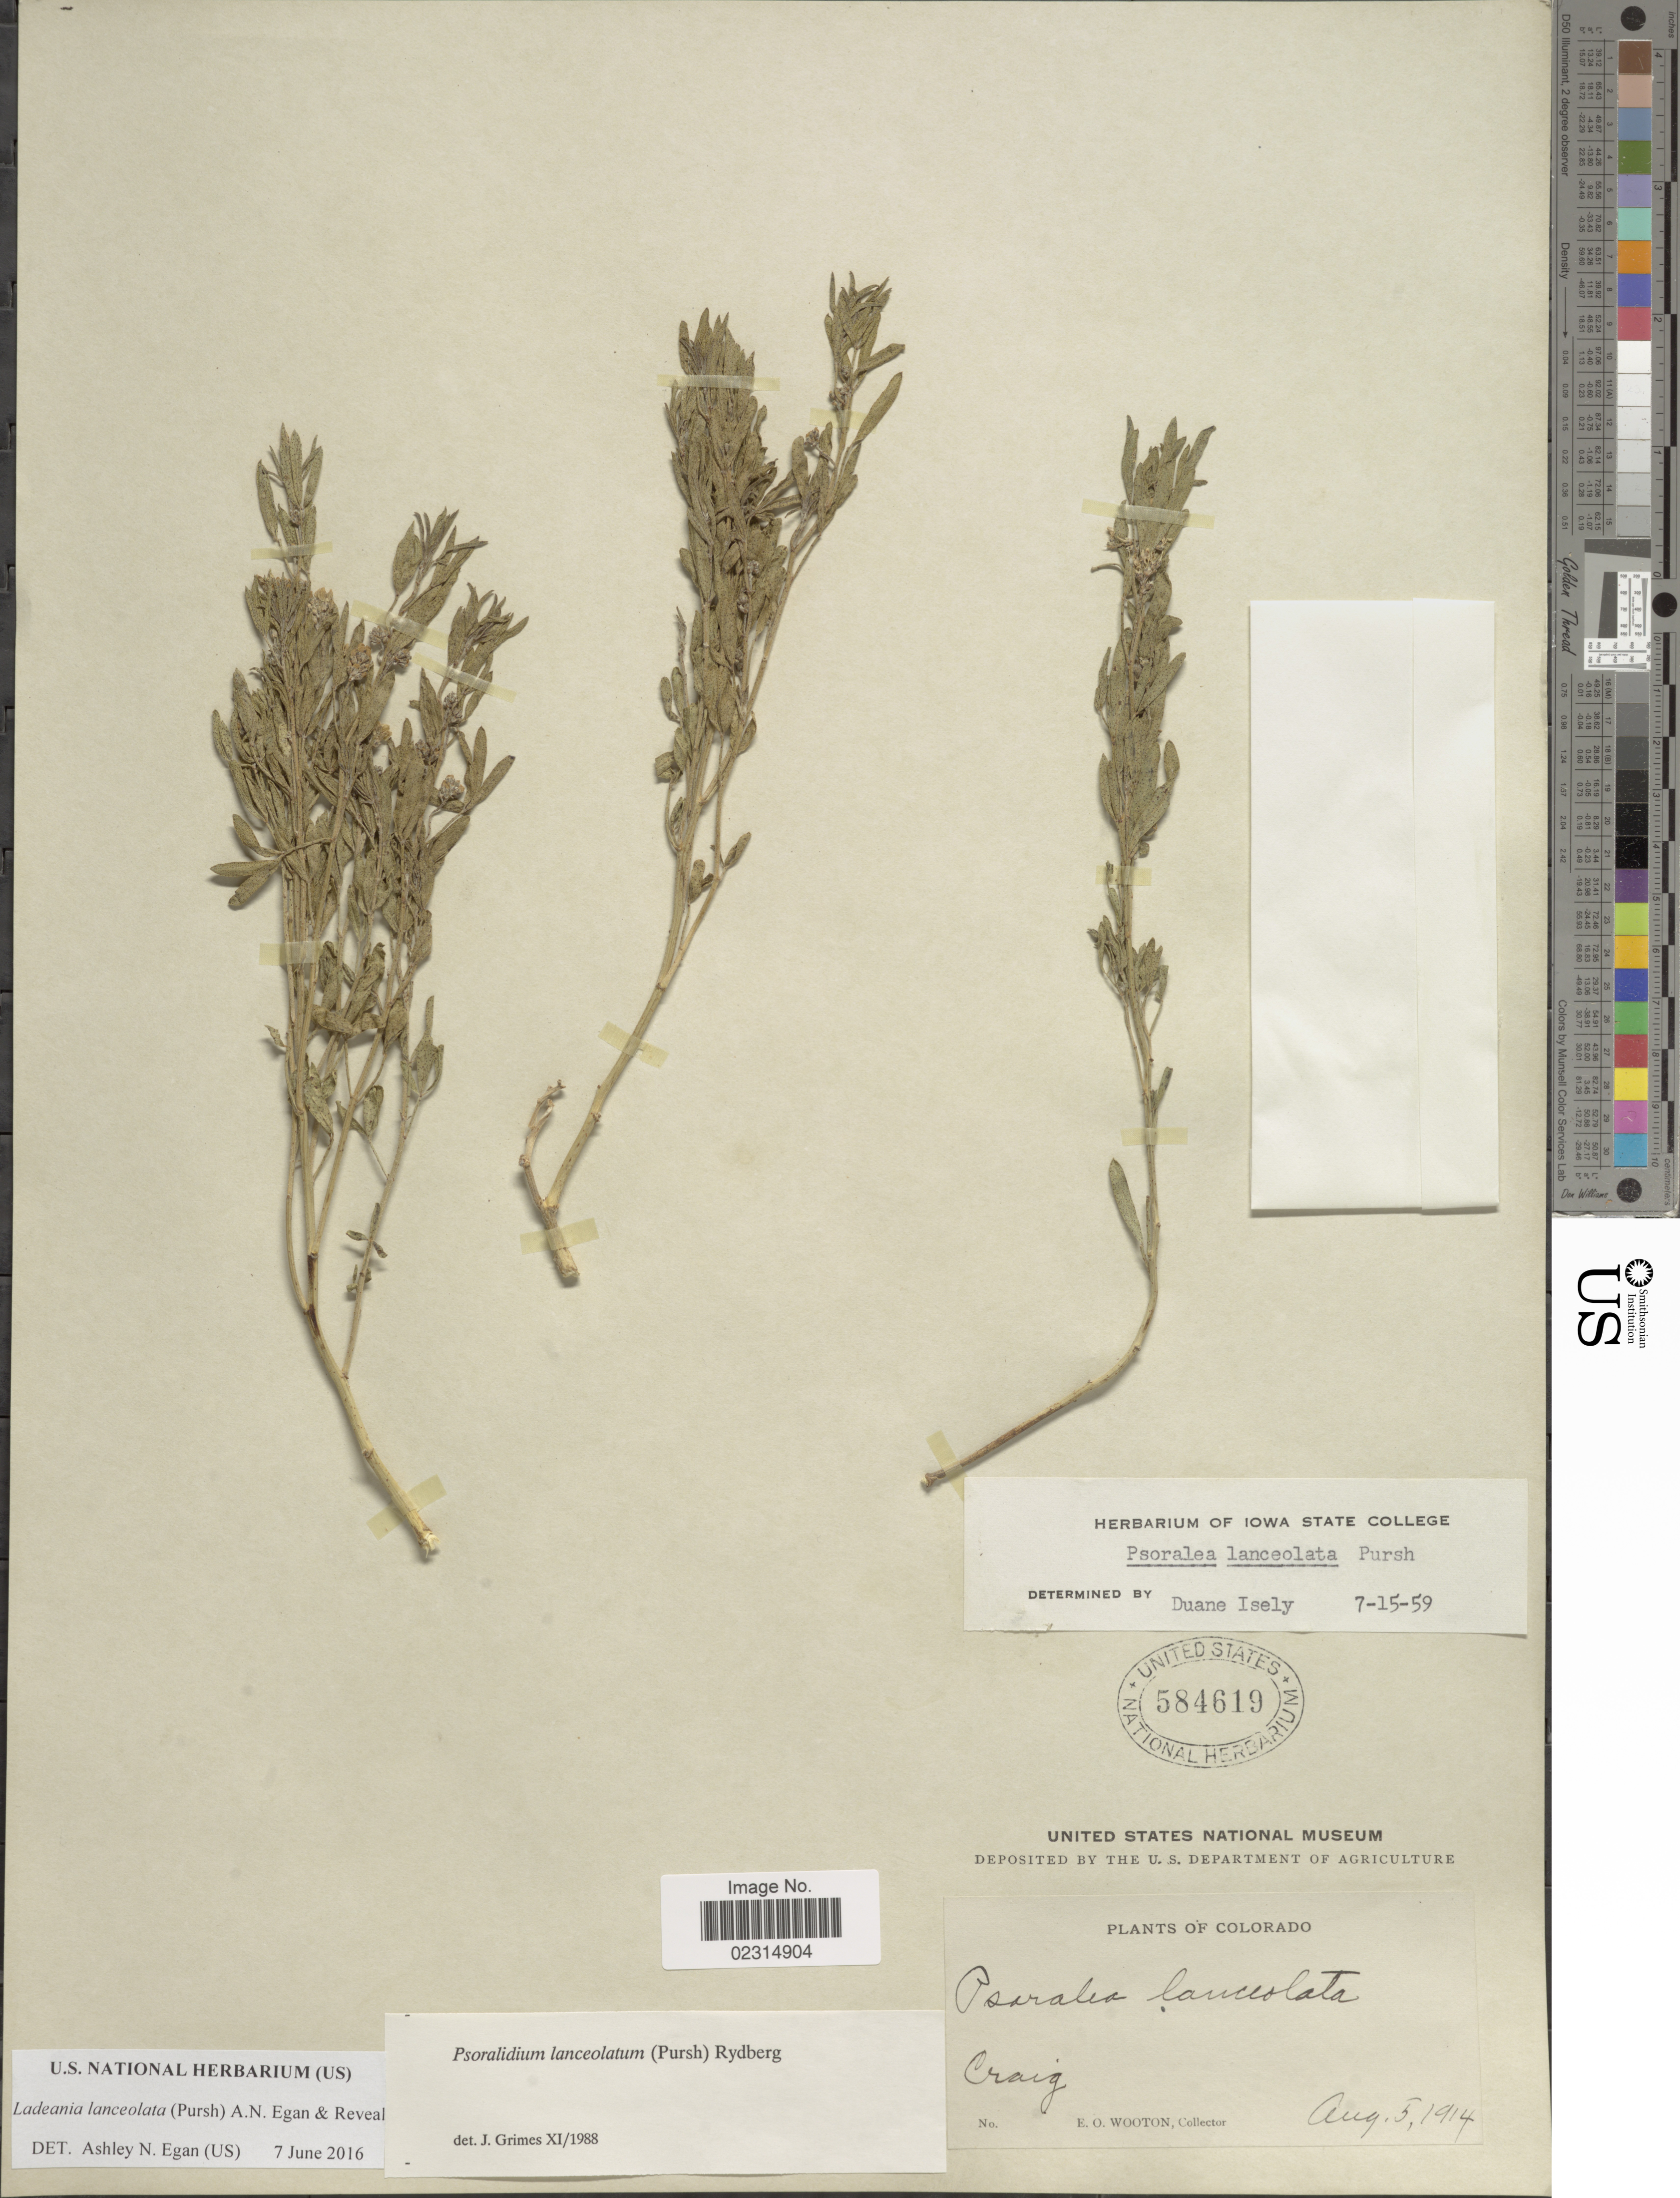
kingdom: Plantae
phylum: Tracheophyta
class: Magnoliopsida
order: Fabales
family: Fabaceae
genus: Ladeania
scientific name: Ladeania lanceolata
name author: (Pursh) A.N. Egan & Reveal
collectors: E. O. Wooton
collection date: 1914-08-05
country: United States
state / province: Colorado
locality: Craig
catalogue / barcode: US 584619